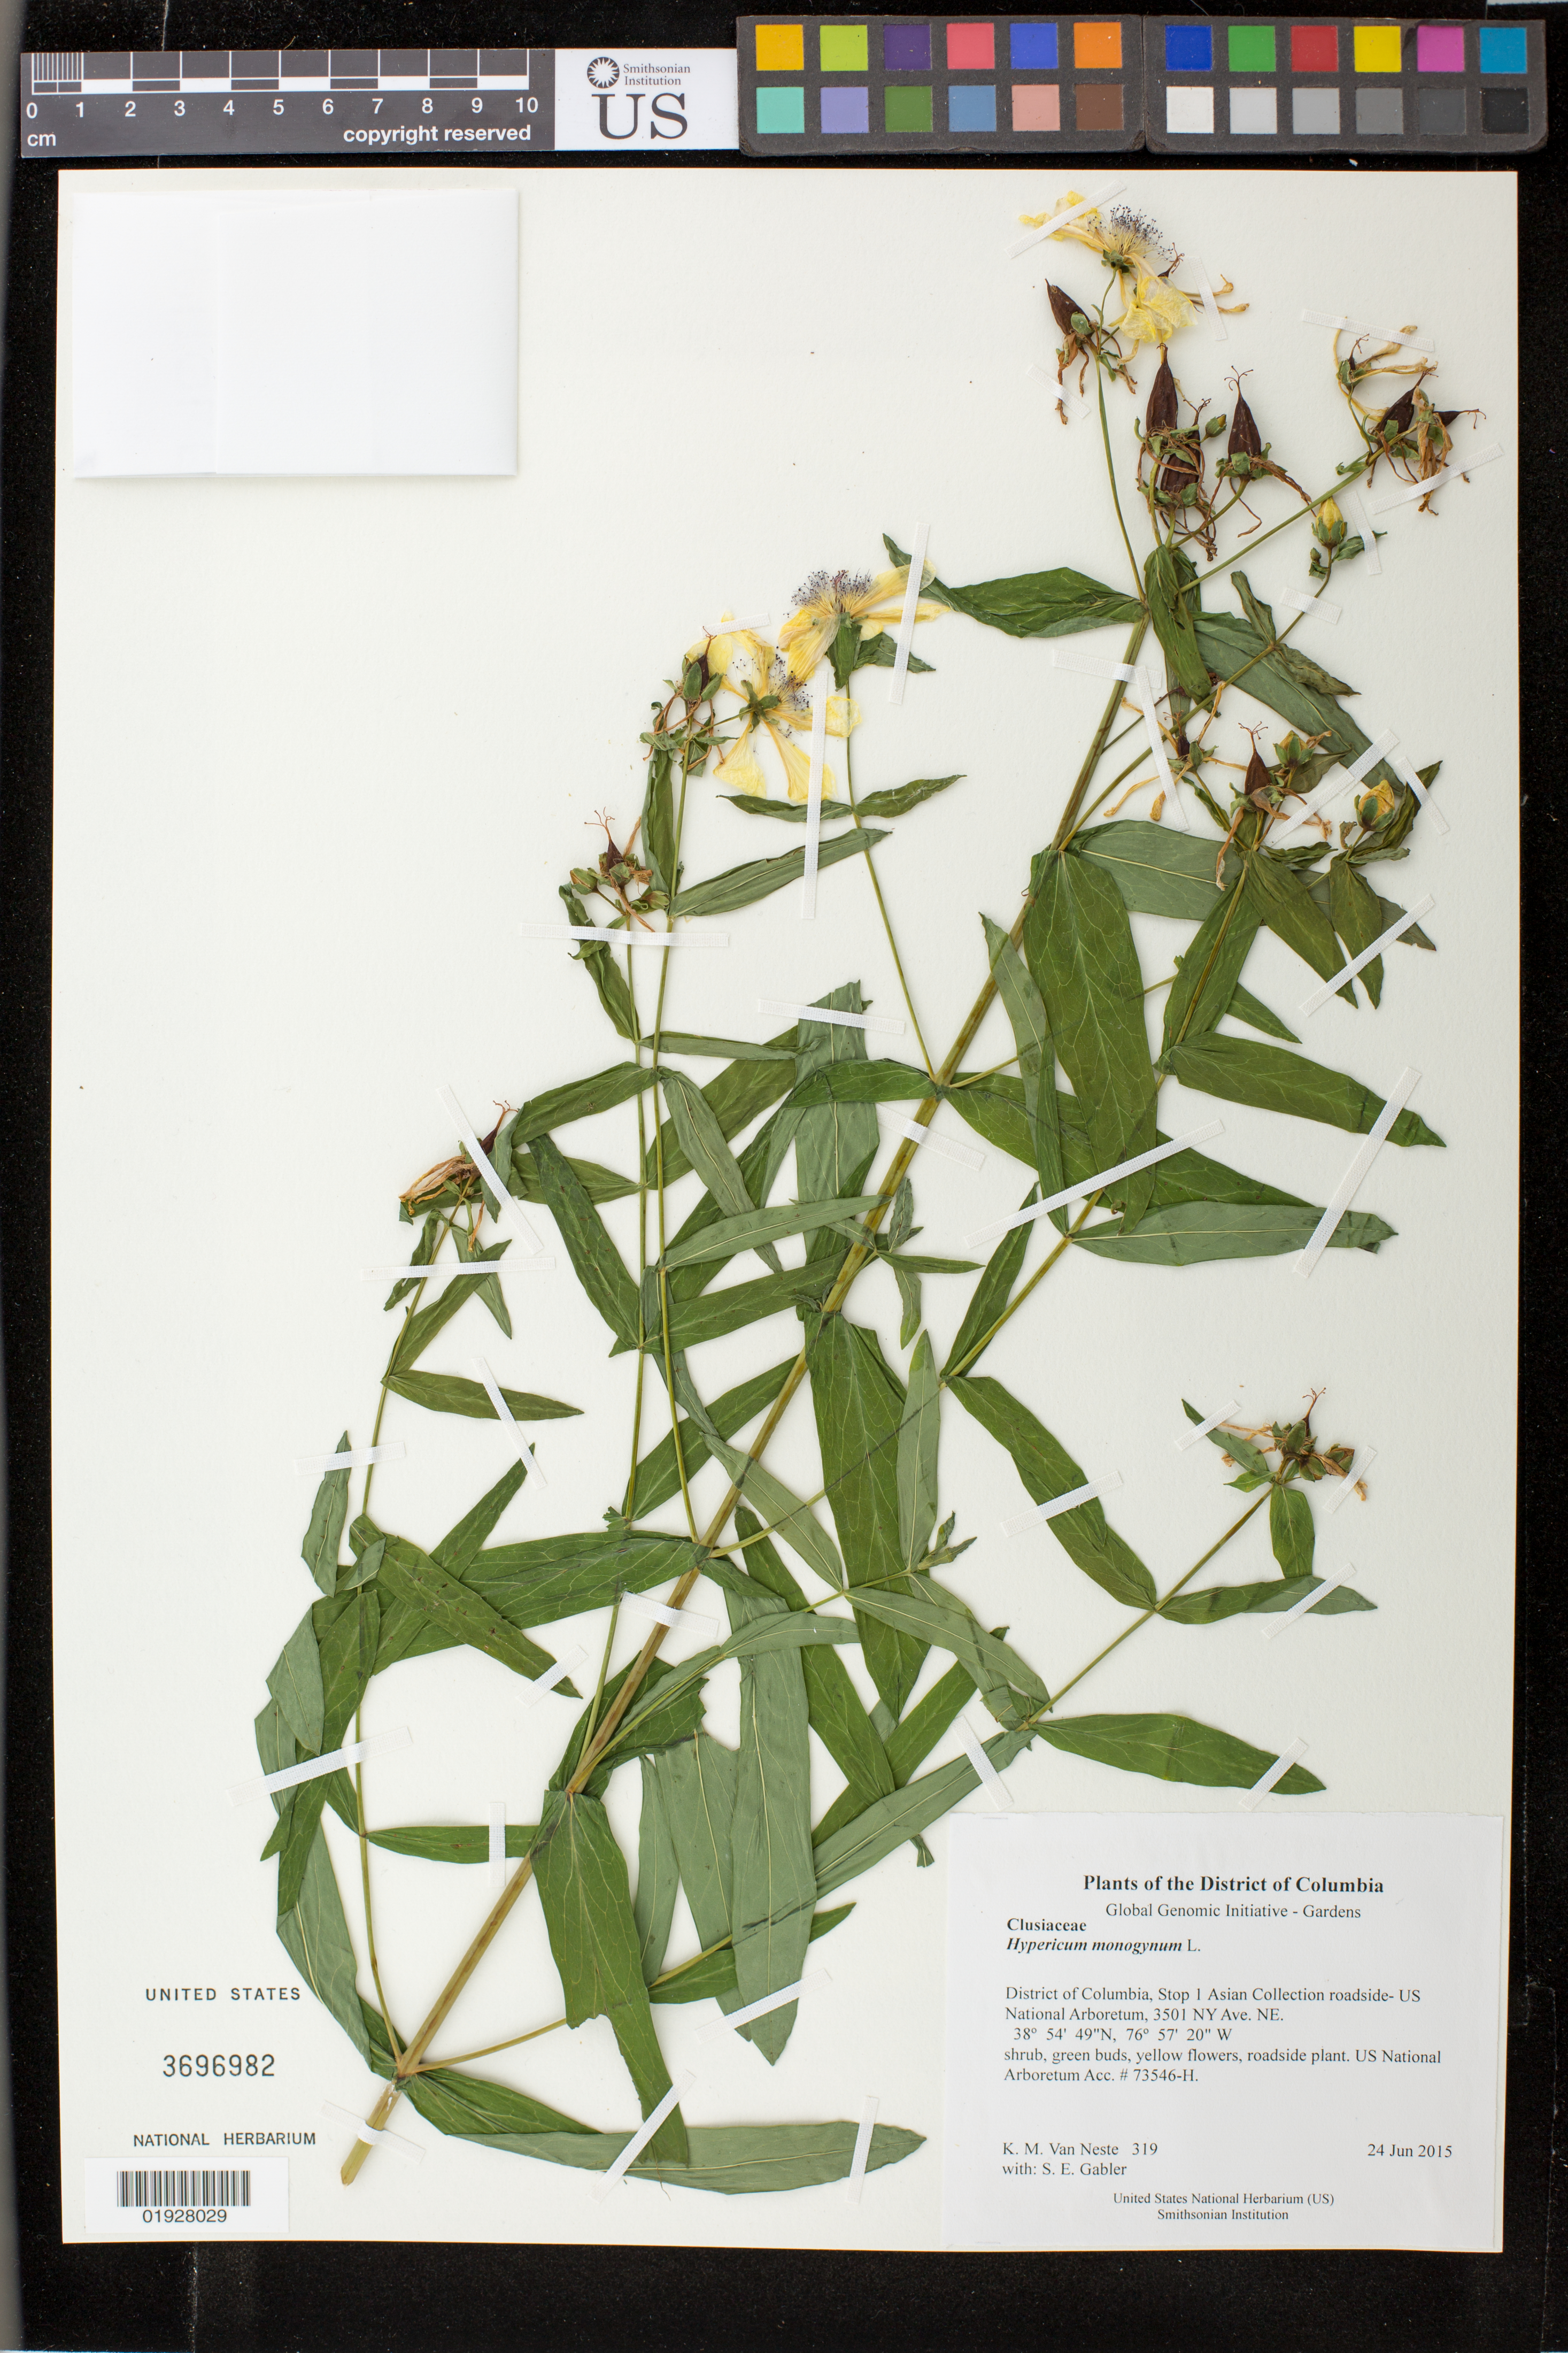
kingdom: Plantae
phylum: Tracheophyta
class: Magnoliopsida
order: Malpighiales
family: Hypericaceae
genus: Hypericum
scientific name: Hypericum monogynum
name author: L.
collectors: K. M. Van Neste & S. E. Gabler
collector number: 319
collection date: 2015-06-24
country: United States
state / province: District of Columbia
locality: Stop 1 Asian Collection roadside- US National Arboretum, 3501 NY Ave. NE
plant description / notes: USNA Accession: 73546 Received: seedling, 15-Oct-03, U.S. Natl. Arb. Original Source: Xi'an Bot. Gdn. (U.S. National Arboretum, 3501 New York Ave., N.E., Washington, DC 20002, United States:Xi'an Botanical Garden, Cuihua South Rd., Xi'an City, Shaanxi Province 710061, China) Provenance Code: G Provenance: from a cultivated plant not of known wild origin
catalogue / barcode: US 3696982